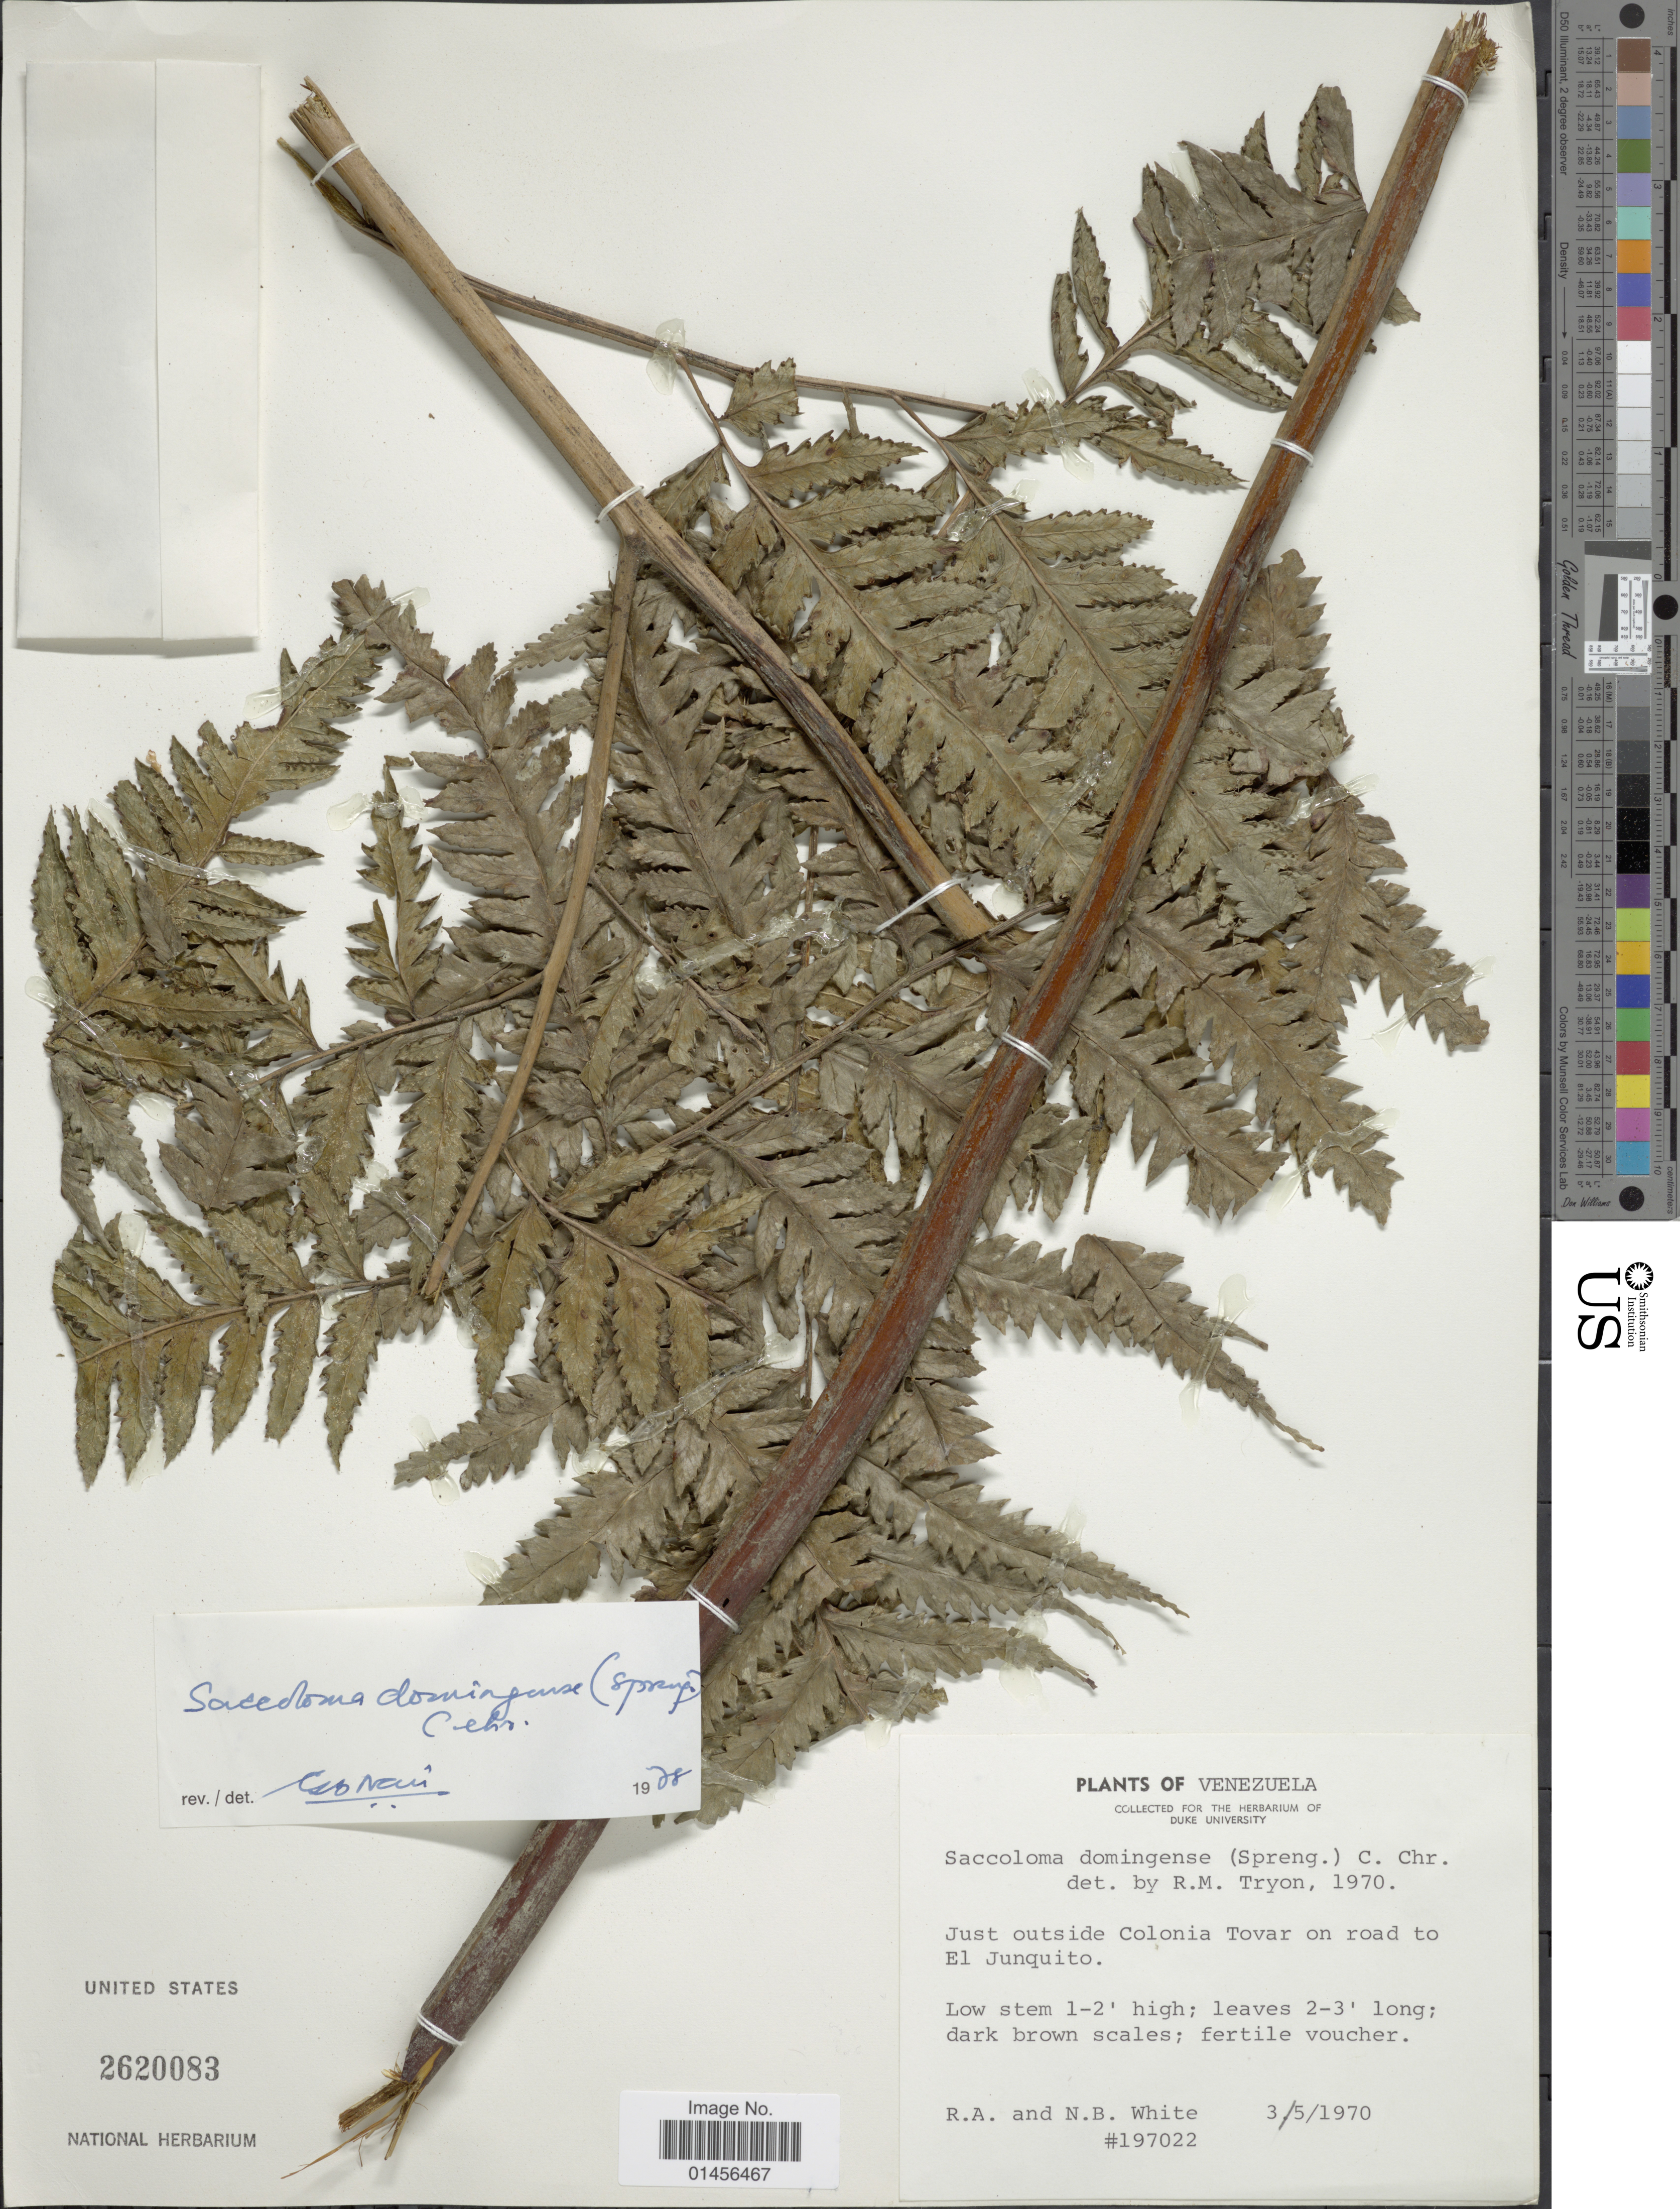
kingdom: Plantae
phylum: Tracheophyta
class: Polypodiopsida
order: Polypodiales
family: Saccolomataceae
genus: Saccoloma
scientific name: Saccoloma domingense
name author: (Spreng.) C. Chr.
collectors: R. A. White & N. White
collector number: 197022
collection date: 1970-05-03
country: Venezuela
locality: Just outside Colonia Tovar on road to El Junquito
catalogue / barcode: US 2620083